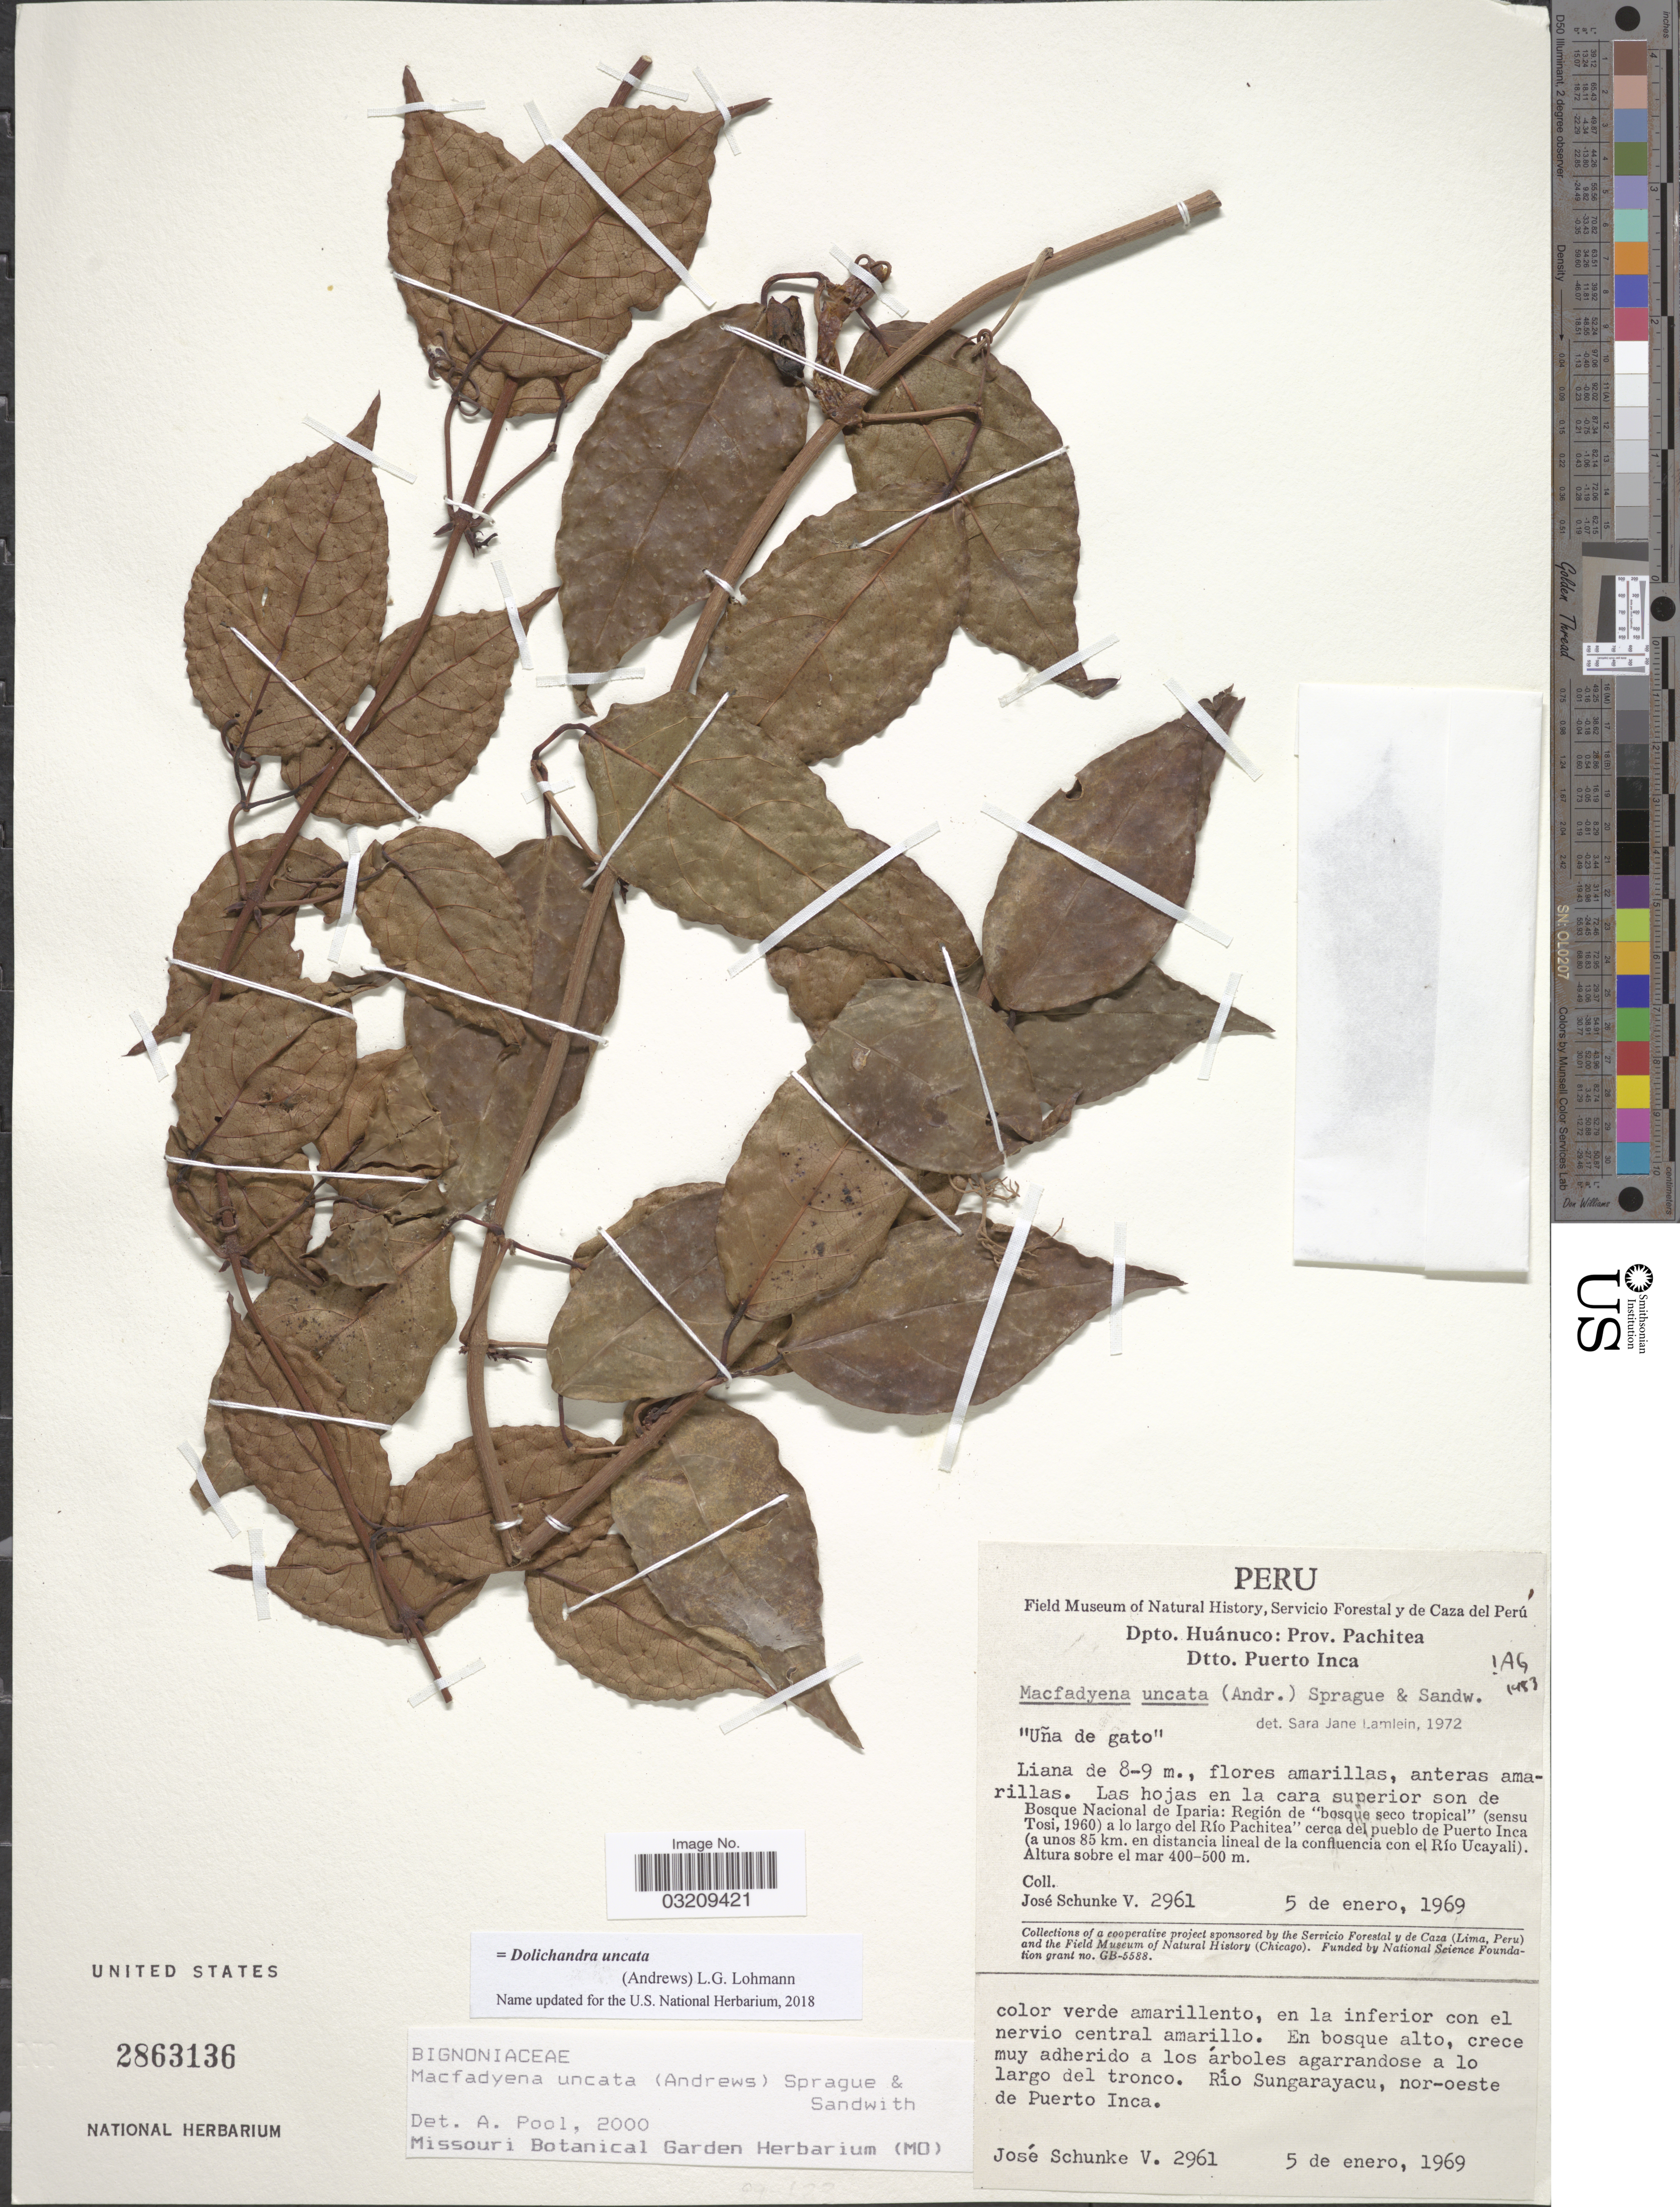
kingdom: Plantae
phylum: Tracheophyta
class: Magnoliopsida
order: Lamiales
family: Bignoniaceae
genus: Dolichandra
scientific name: Dolichandra uncata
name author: (Andrews) L.G. Lohmann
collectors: J. Schunke Vigo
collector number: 2961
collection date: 1969-01-05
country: Peru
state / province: Huánuco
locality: Dpto. Huánuco: Prov. Pachitea. Dtto. Puerto Inca. Bosque Nacional de Iparia: Región de "bosque seco tropical" (sensu Tosi, 1960) a lo largo del Río Pachitea cerca del pueblo de Puerto Inca (a unos 85 km. en distancia lineal de la confluencia con el Río Ucayali). Río Sungarayacu, nor-oeste de Puerto Inca.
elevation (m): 400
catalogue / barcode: US 2863136